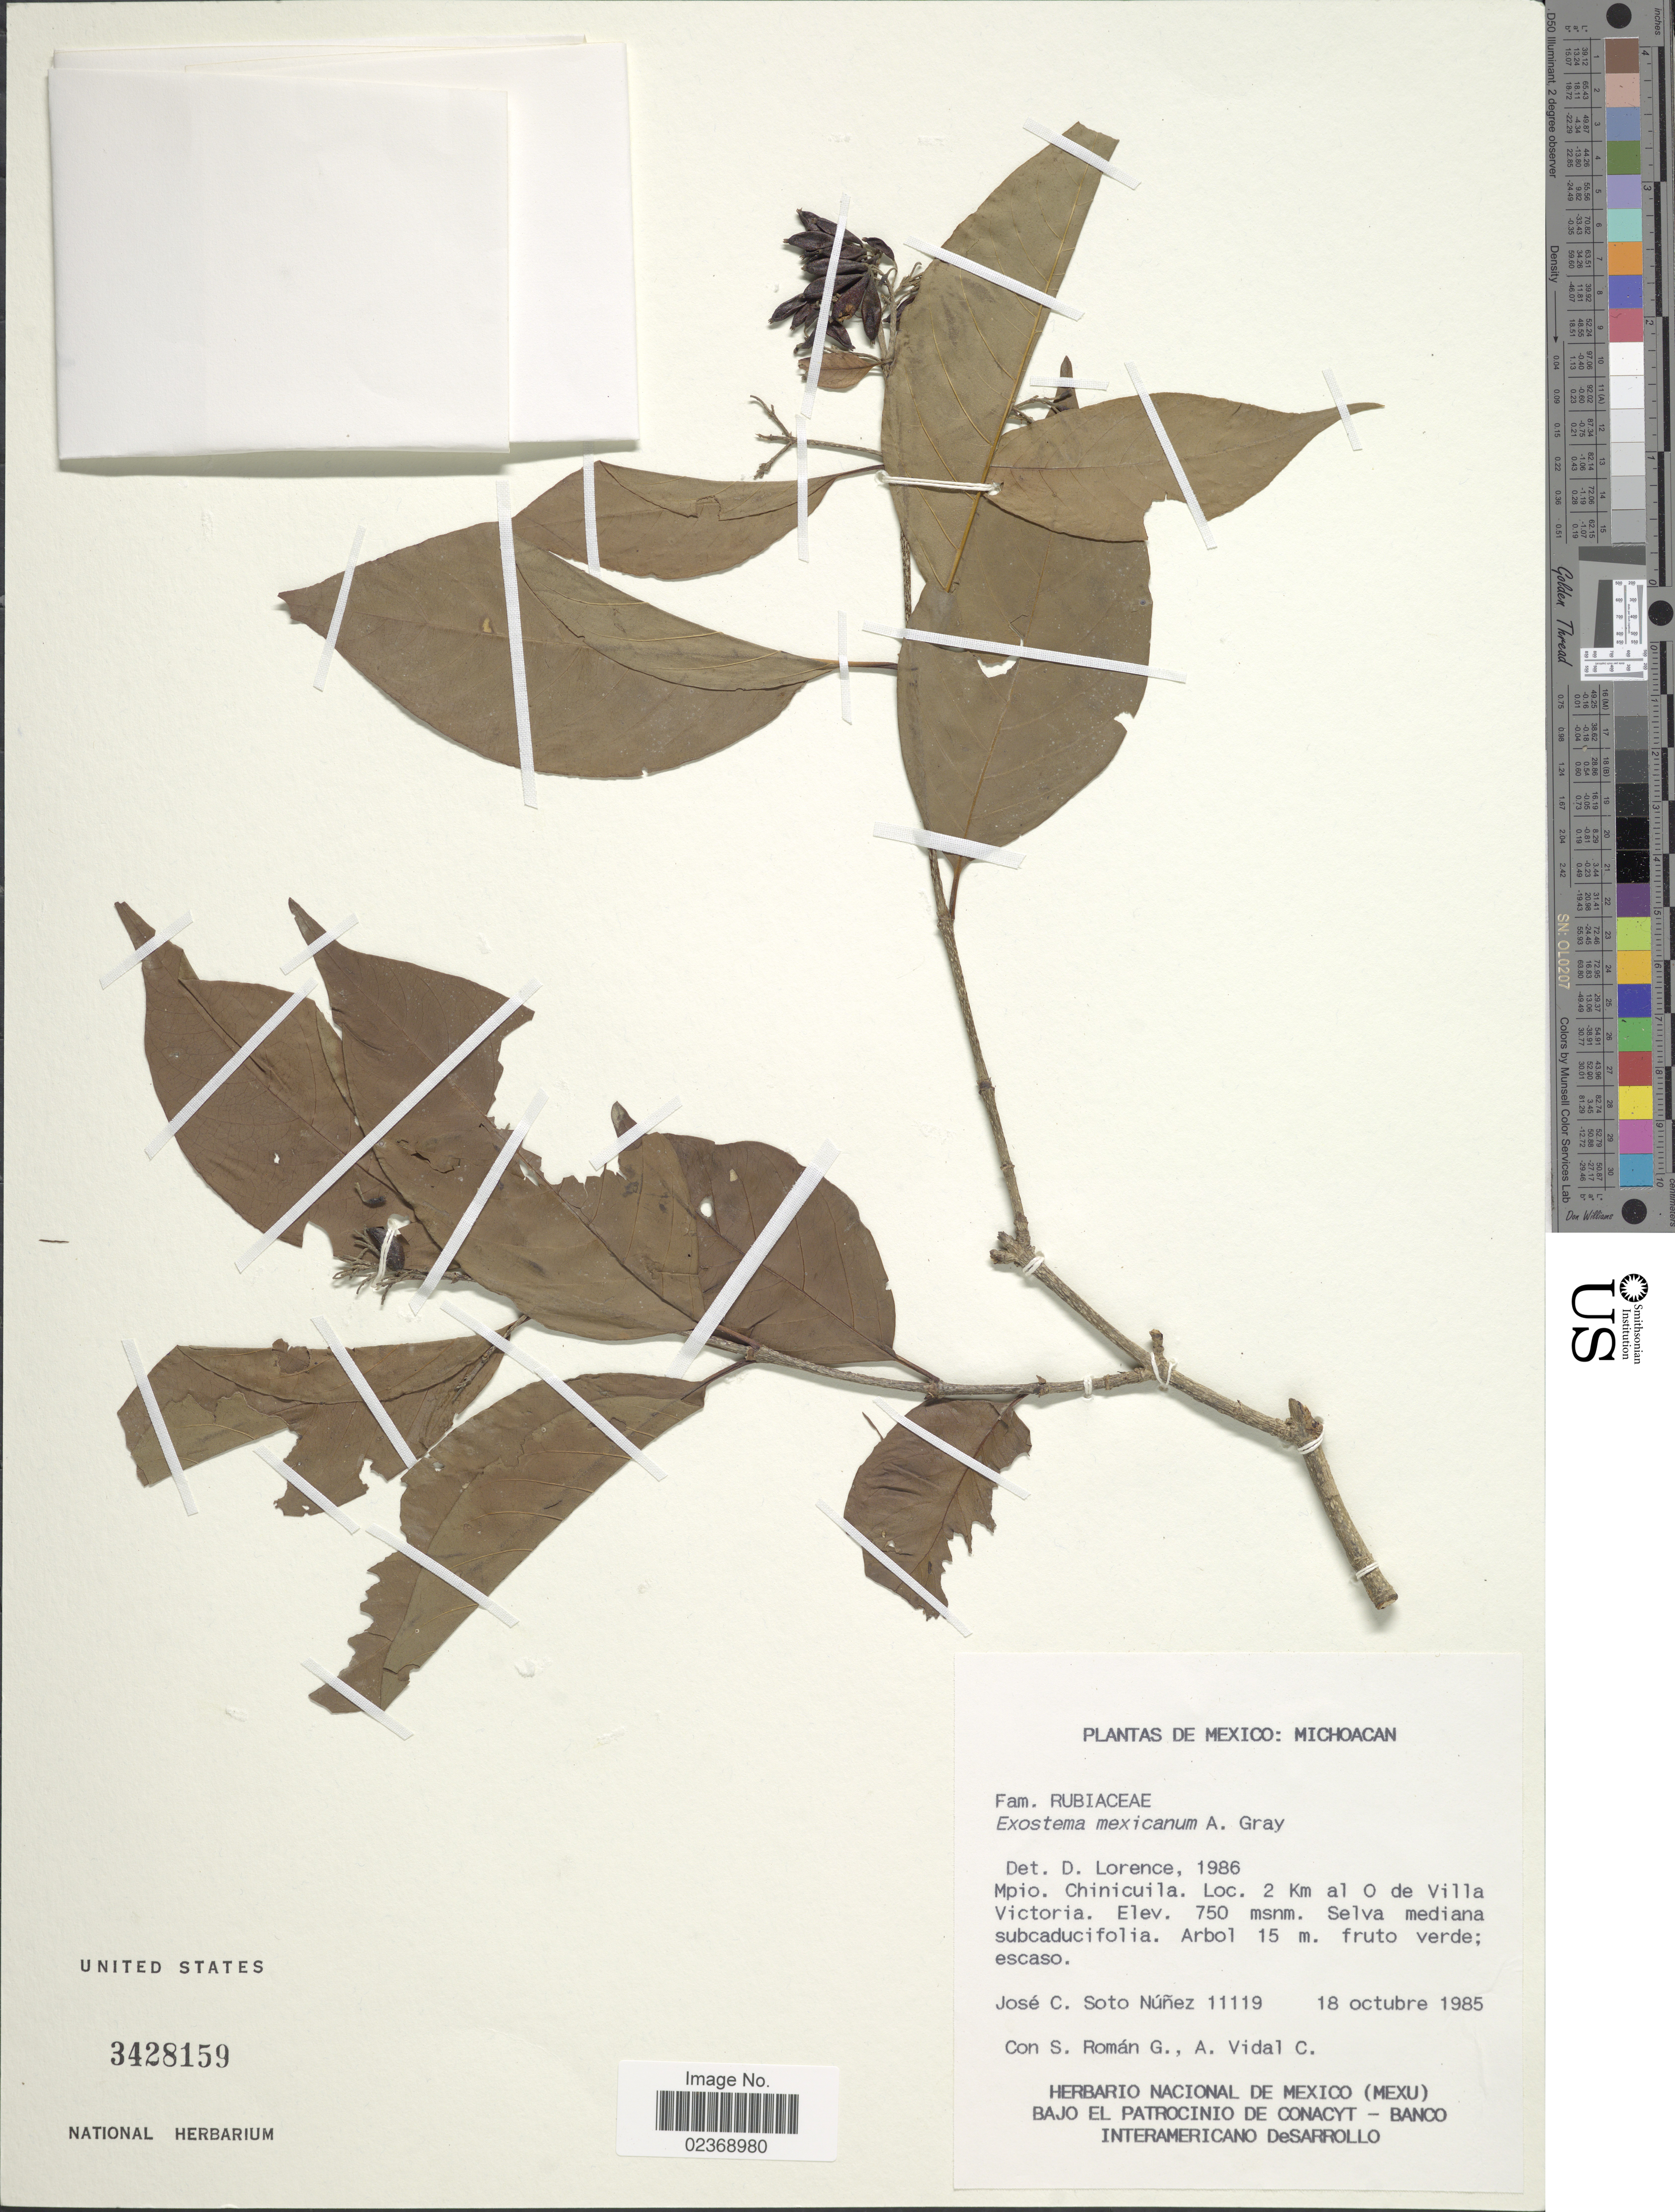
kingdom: Plantae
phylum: Tracheophyta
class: Magnoliopsida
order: Gentianales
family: Rubiaceae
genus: Exostema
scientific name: Exostema mexicanum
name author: A. Gray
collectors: J. Soto, S. Román G. & A. Vidal C.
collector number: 11119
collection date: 1985-10-18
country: Mexico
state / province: Michoacán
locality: Mpio Chinicuila, 2 Km al O de Villa Victoria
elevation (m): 750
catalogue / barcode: US 3428159